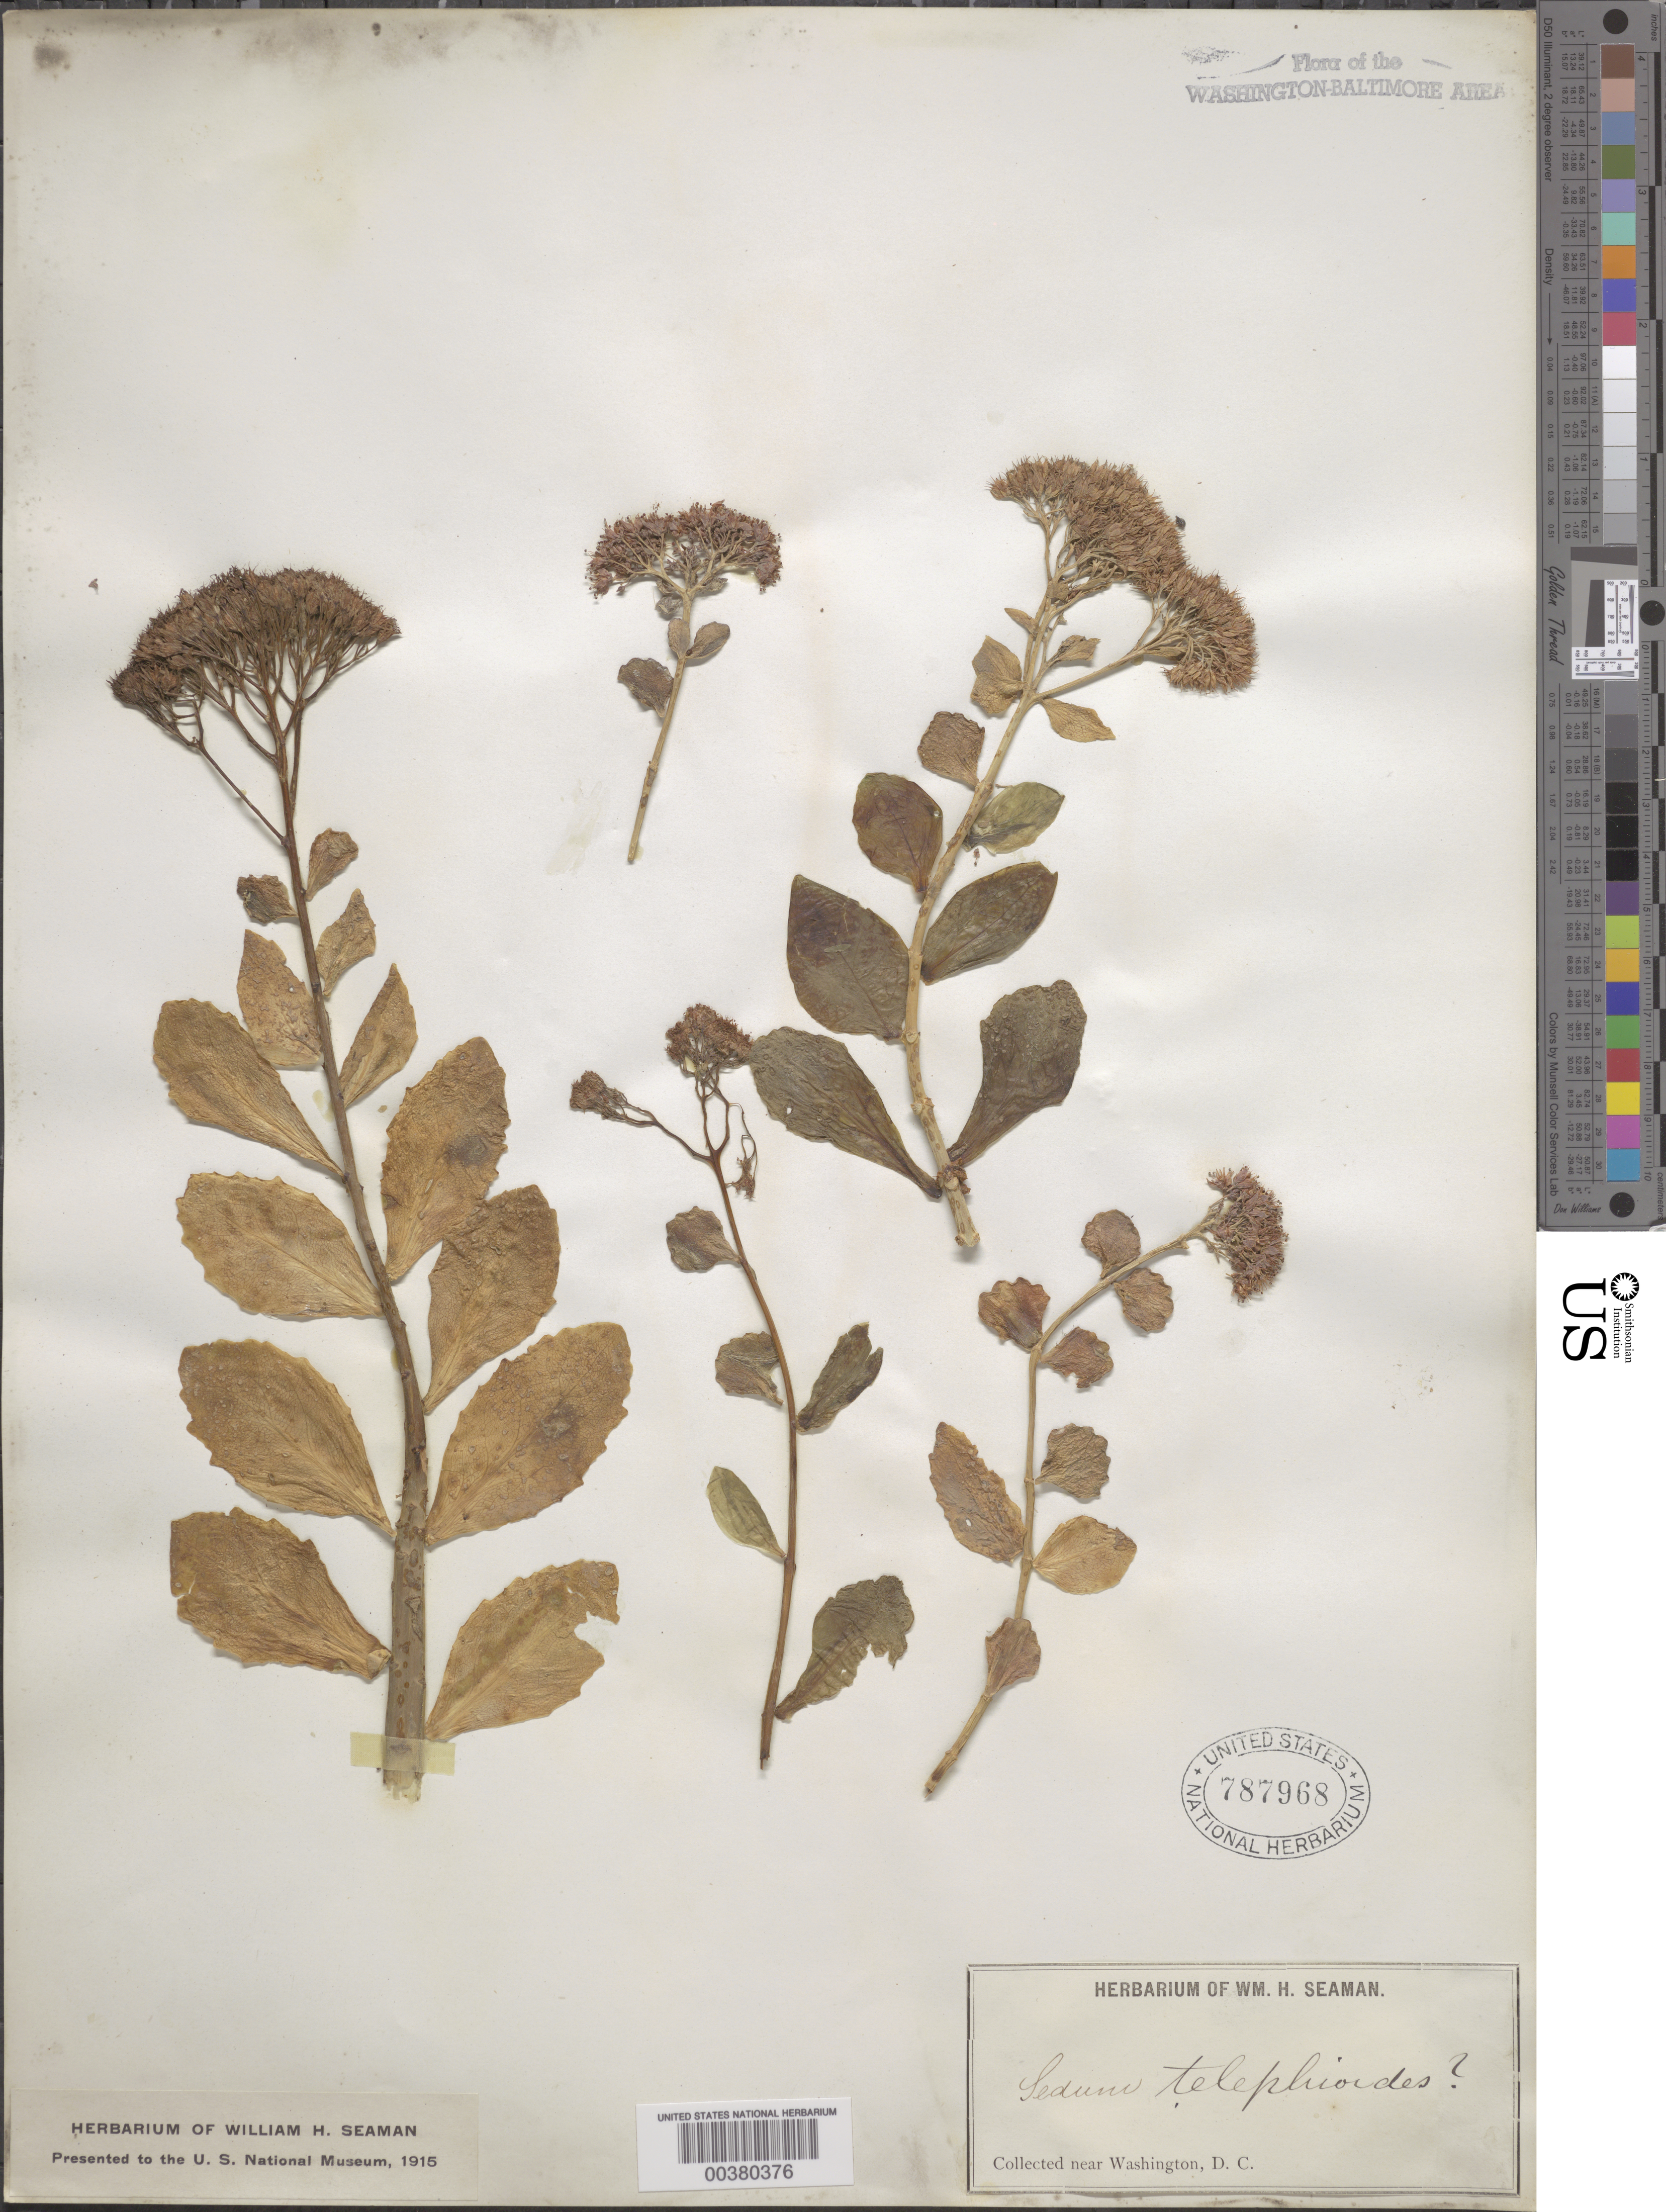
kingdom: Plantae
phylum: Tracheophyta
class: Magnoliopsida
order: Saxifragales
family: Crassulaceae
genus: Hylotelephium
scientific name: Hylotelephium telephium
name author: (L.) H. Ohba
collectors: W. Seaman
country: United States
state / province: District of Columbia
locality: Washington DC Area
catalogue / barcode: US 787968